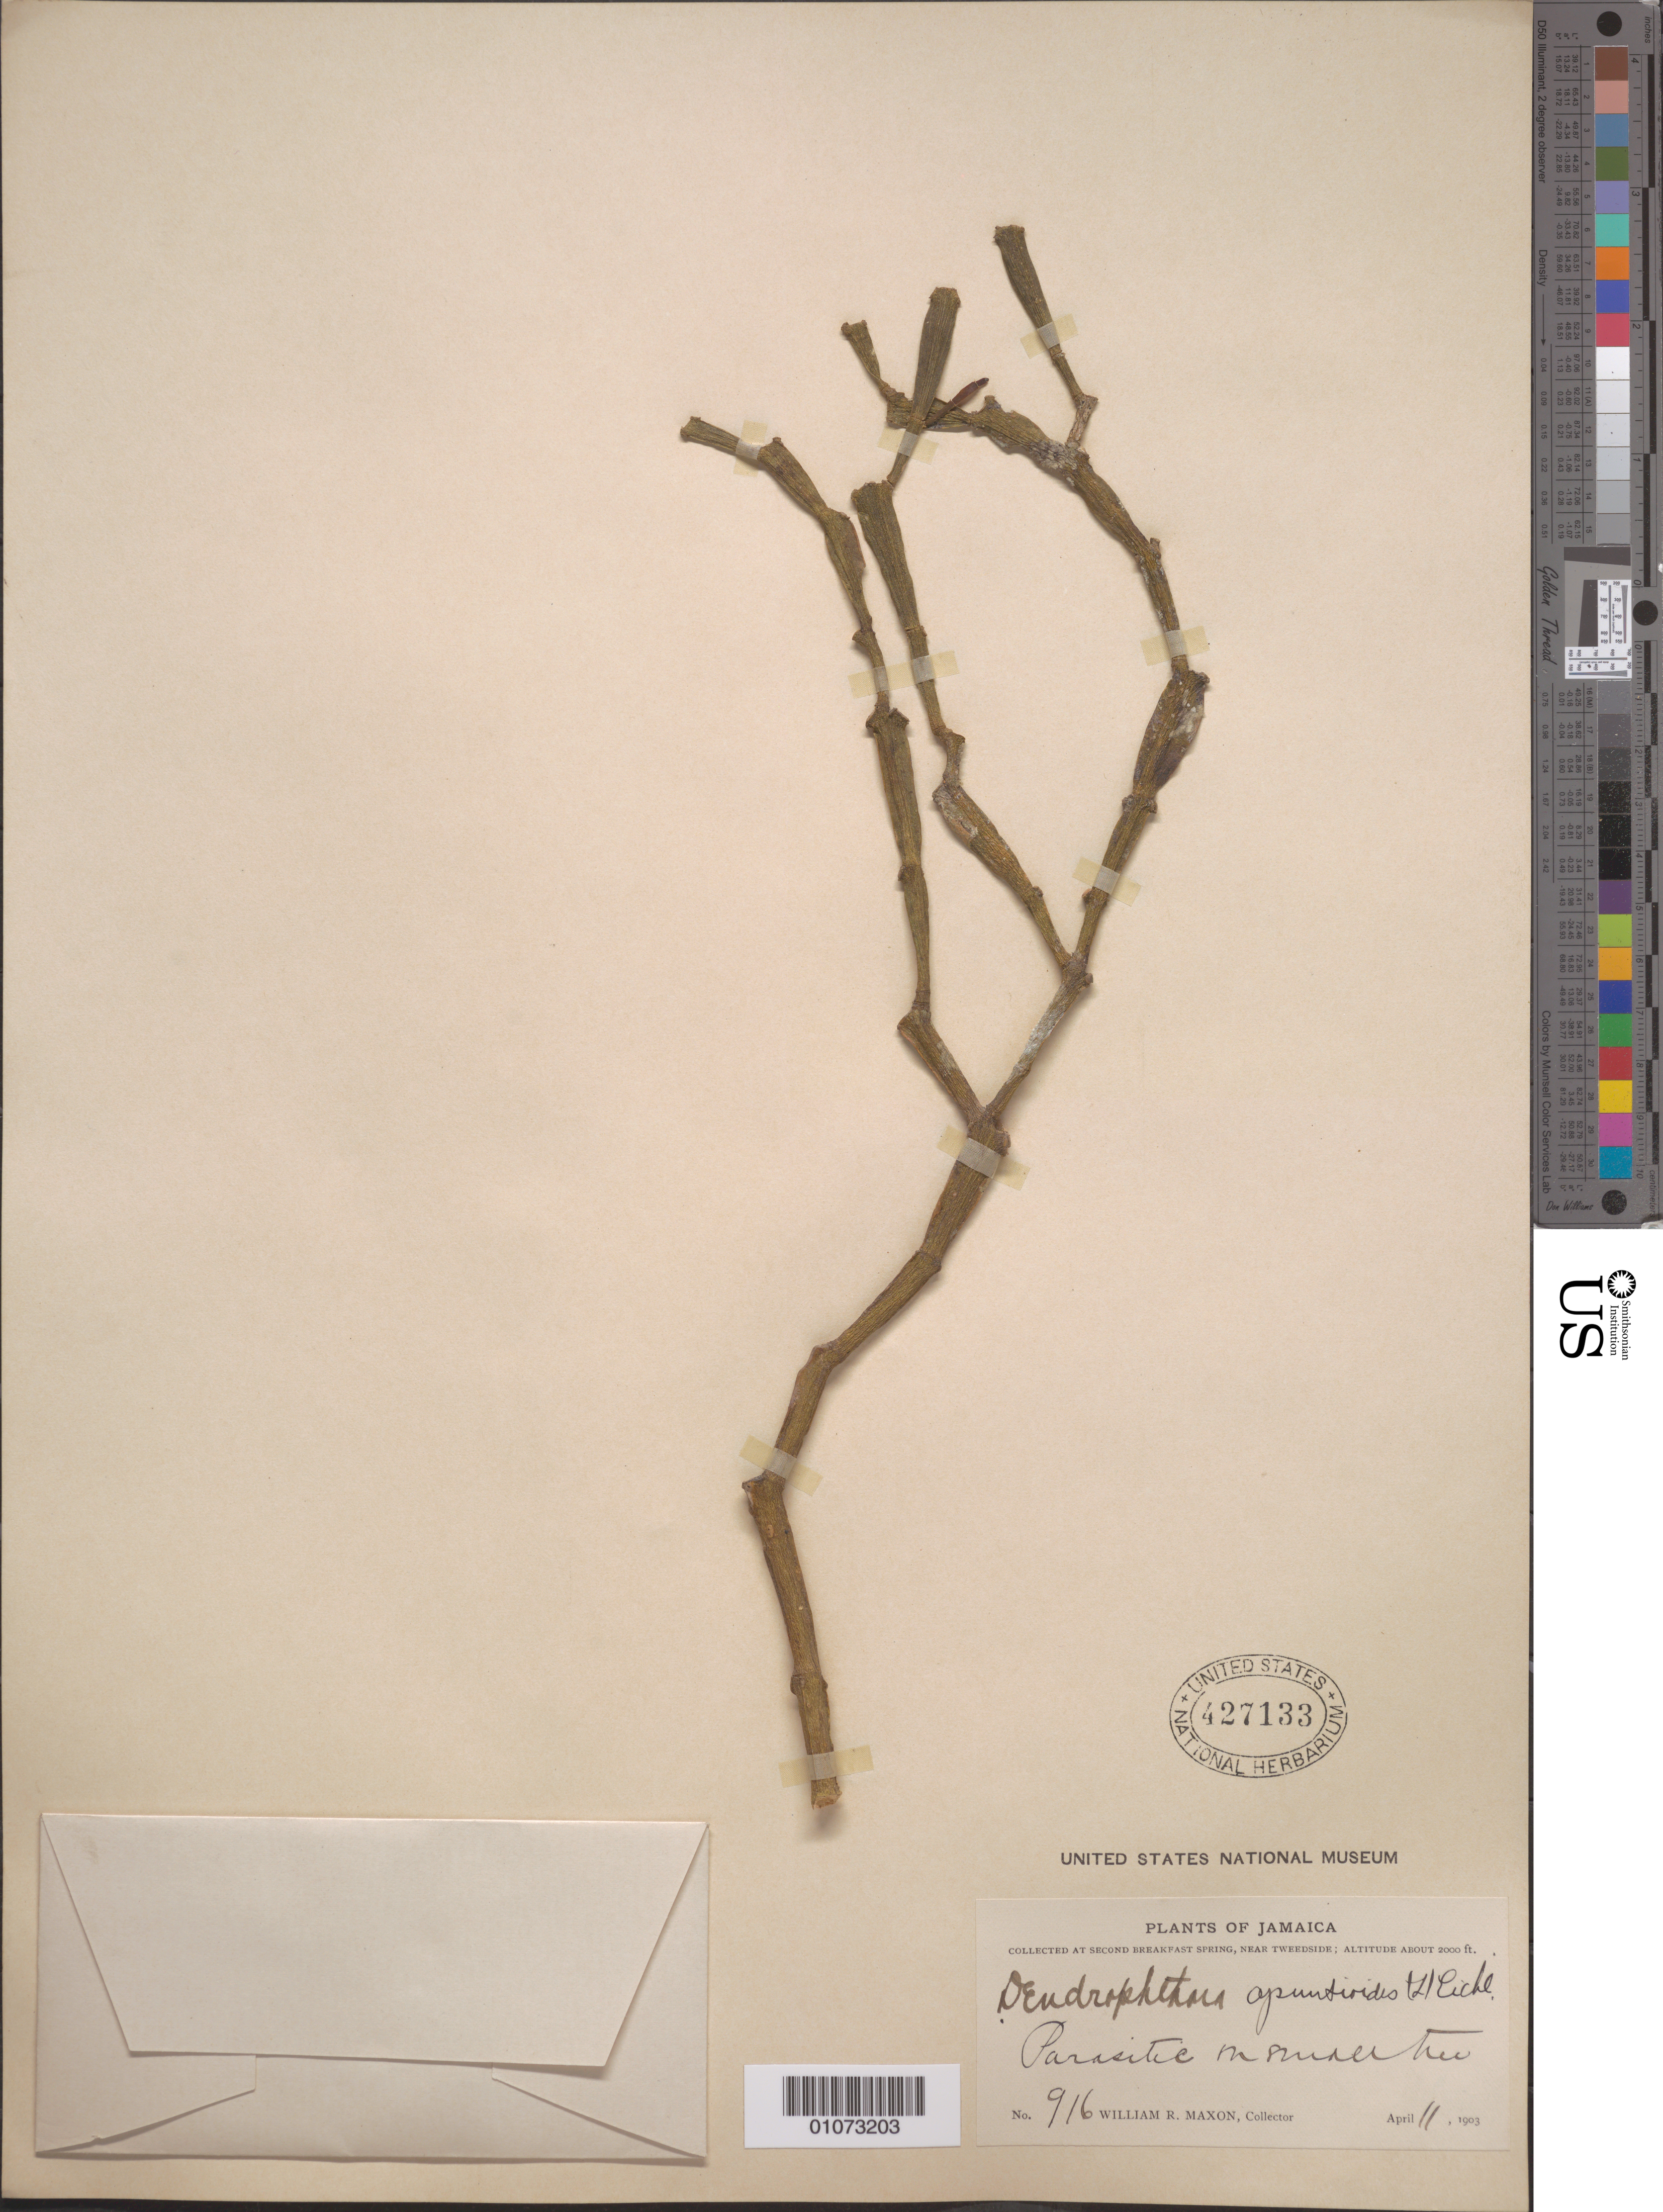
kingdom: Plantae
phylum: Tracheophyta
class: Magnoliopsida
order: Santalales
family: Viscaceae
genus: Dendrophthora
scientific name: Dendrophthora opuntioides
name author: (L.) Eichler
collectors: W. R. Maxon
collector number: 916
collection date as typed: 11 Apr 1903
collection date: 1903-04-11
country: Jamaica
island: Jamaica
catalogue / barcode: US 427133